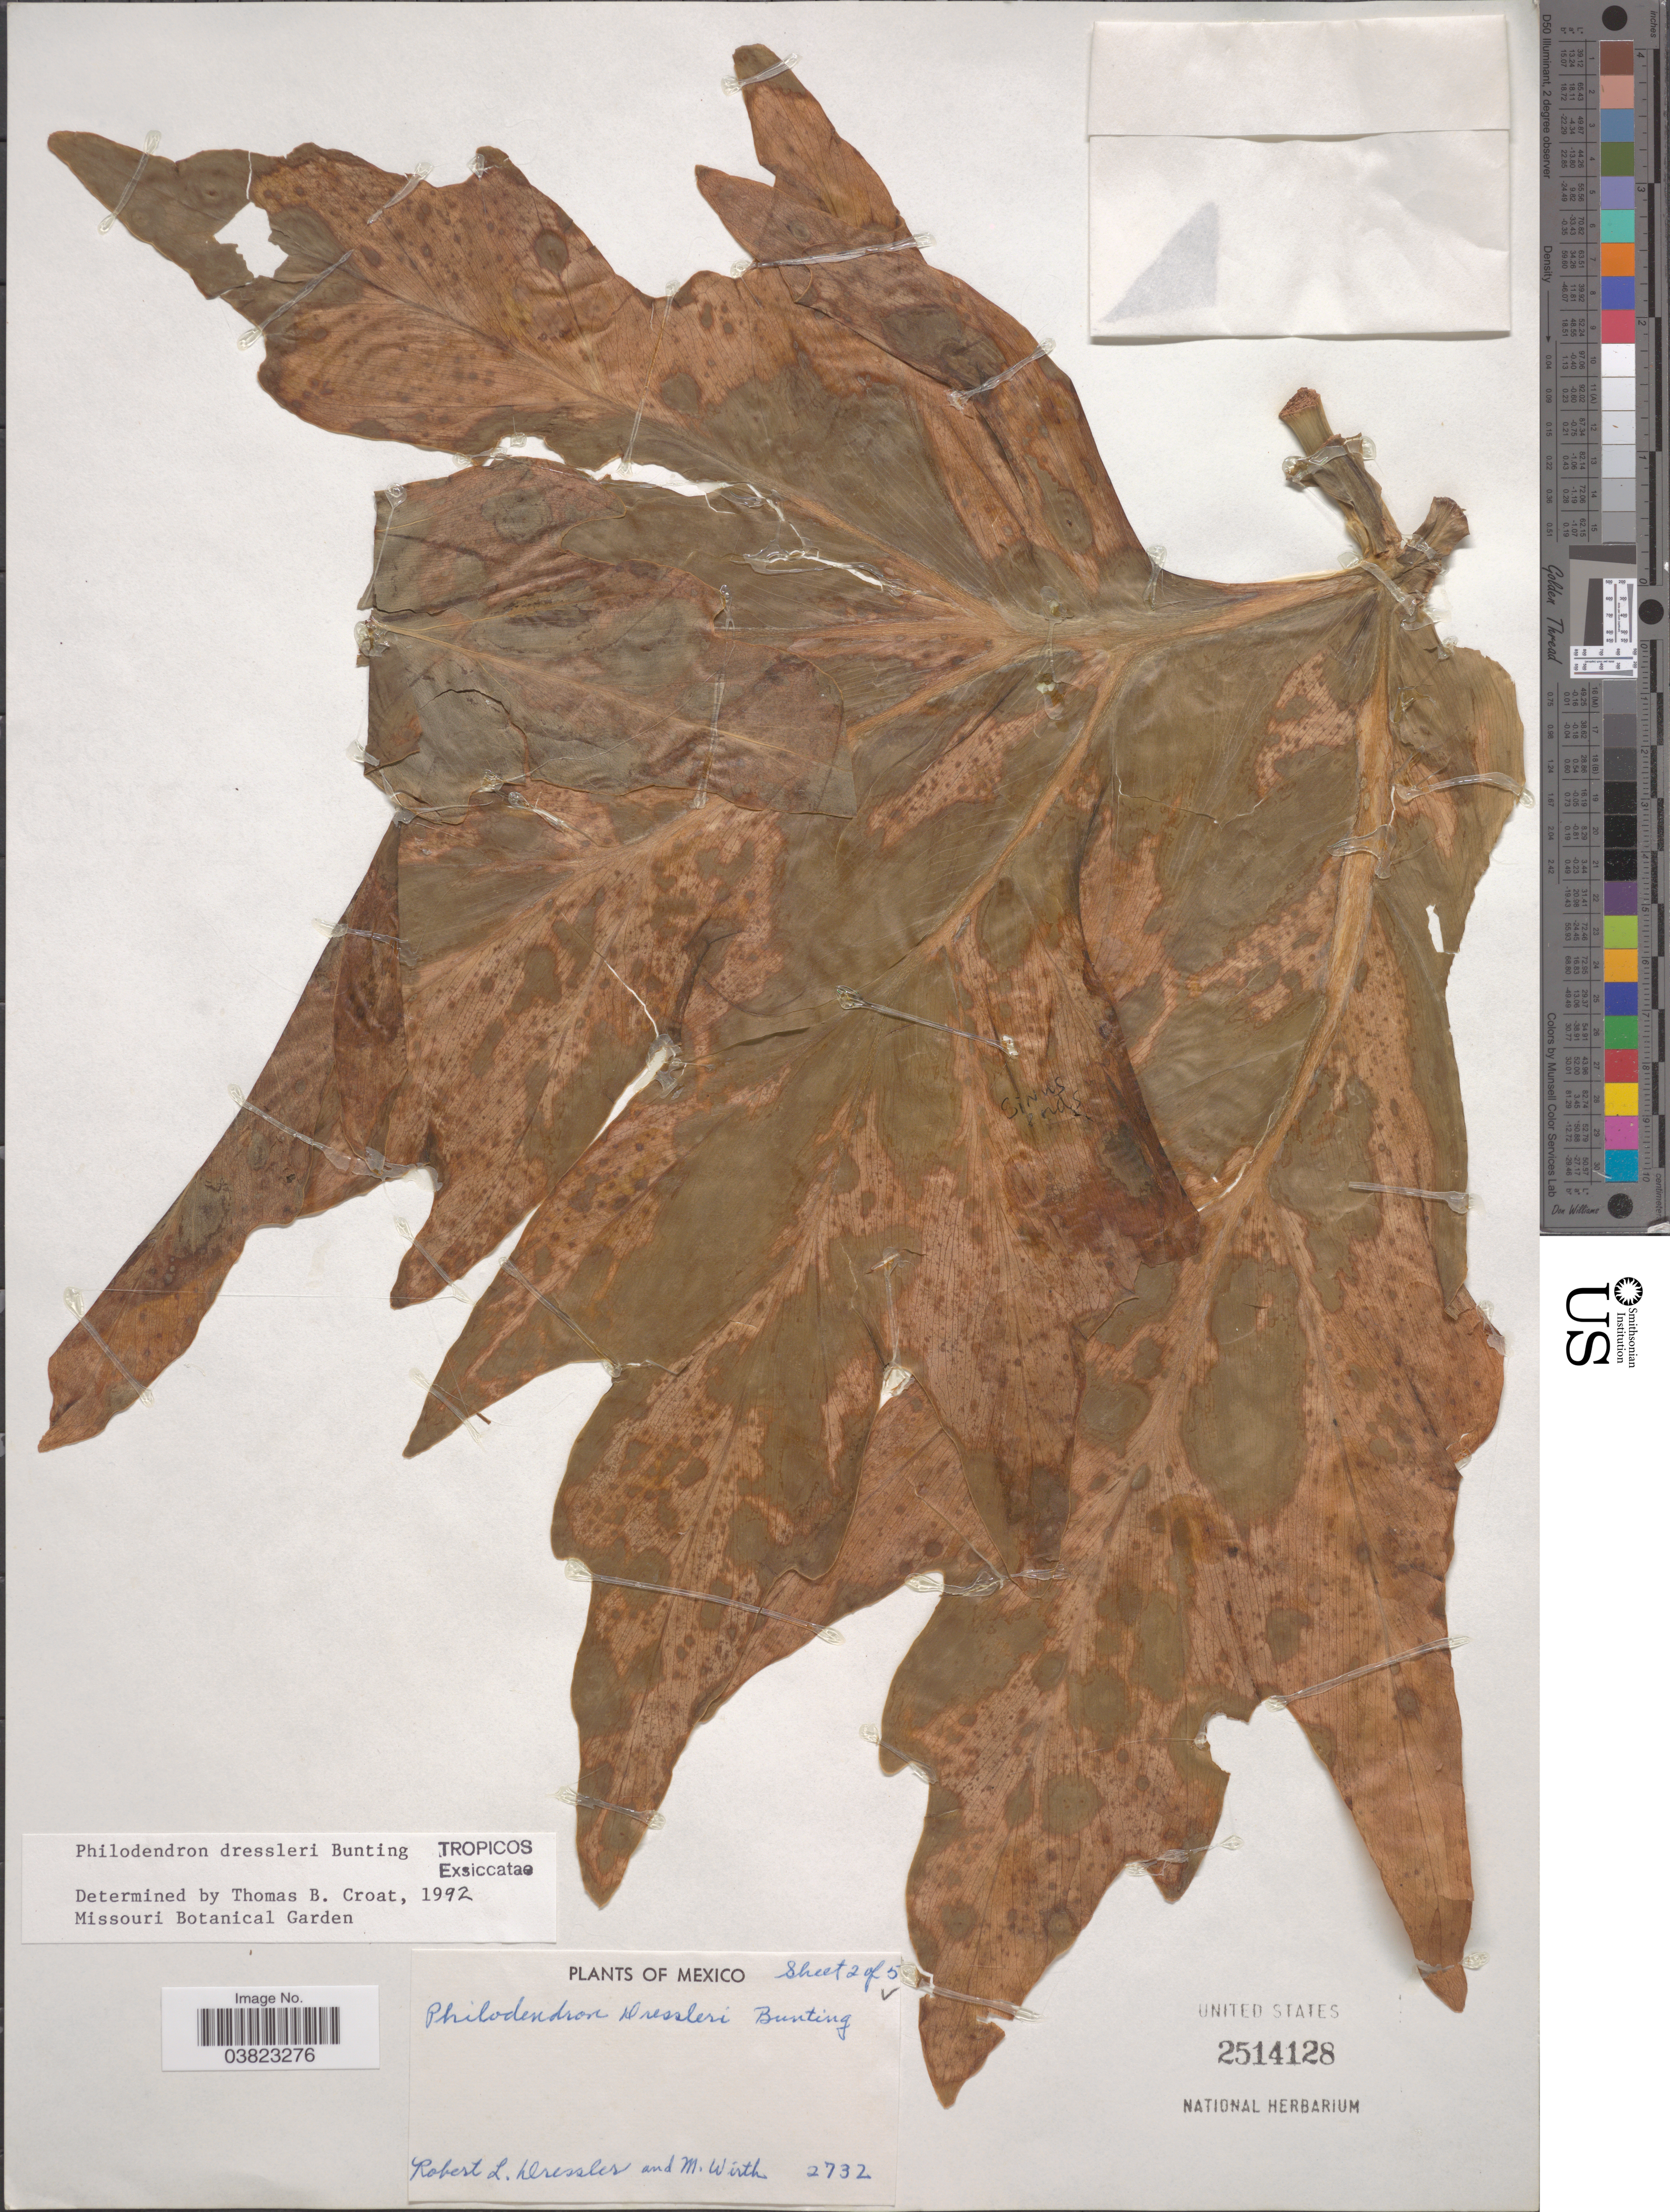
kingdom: Plantae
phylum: Tracheophyta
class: Liliopsida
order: Alismatales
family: Araceae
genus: Philodendron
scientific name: Philodendron dressleri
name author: G.S. Bunting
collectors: R. Dressler & M. Wirth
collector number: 2732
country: Mexico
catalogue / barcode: US 2514128